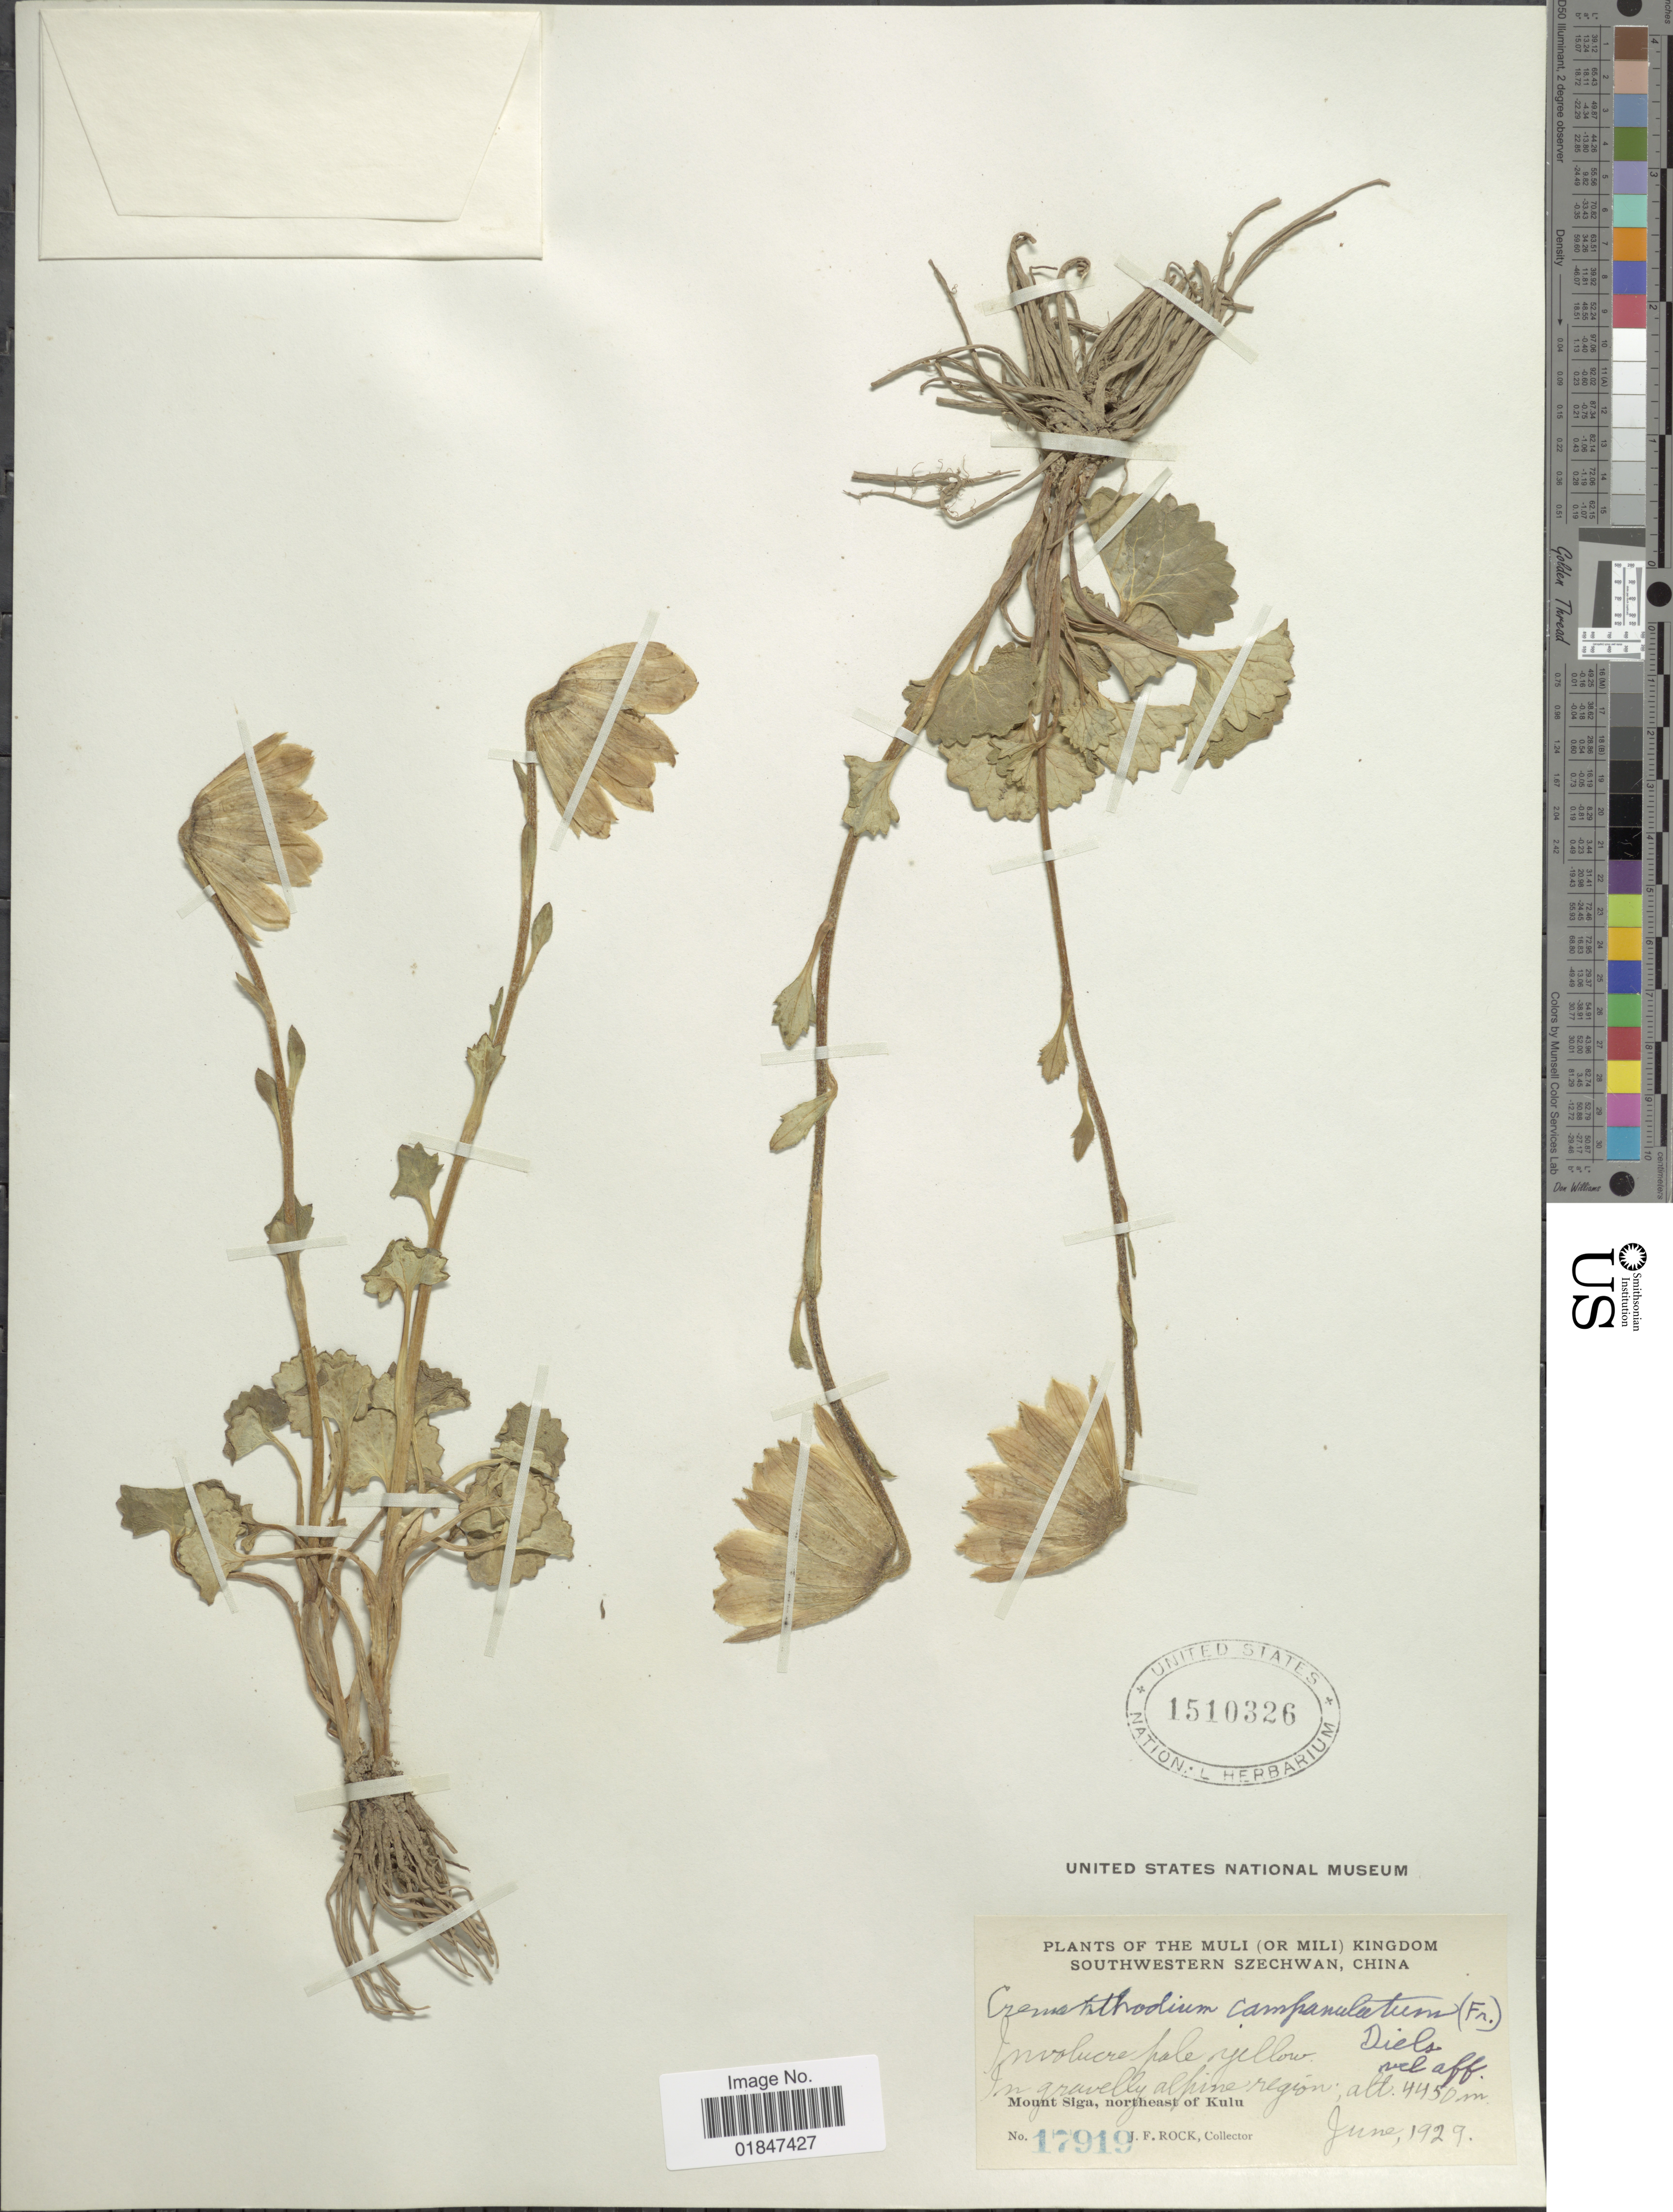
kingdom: Plantae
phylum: Tracheophyta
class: Magnoliopsida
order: Asterales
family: Asteraceae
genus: Cremanthodium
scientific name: Cremanthodium campanulatum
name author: Diels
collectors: J. Rock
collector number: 17919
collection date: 1929-06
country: China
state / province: Sichuan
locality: The Muli (or Mili) Kingdon, Southwestern Szechuan, in gravelly alpine region, Mount Siga, northeast of Kulu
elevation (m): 4450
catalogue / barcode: US 1510326